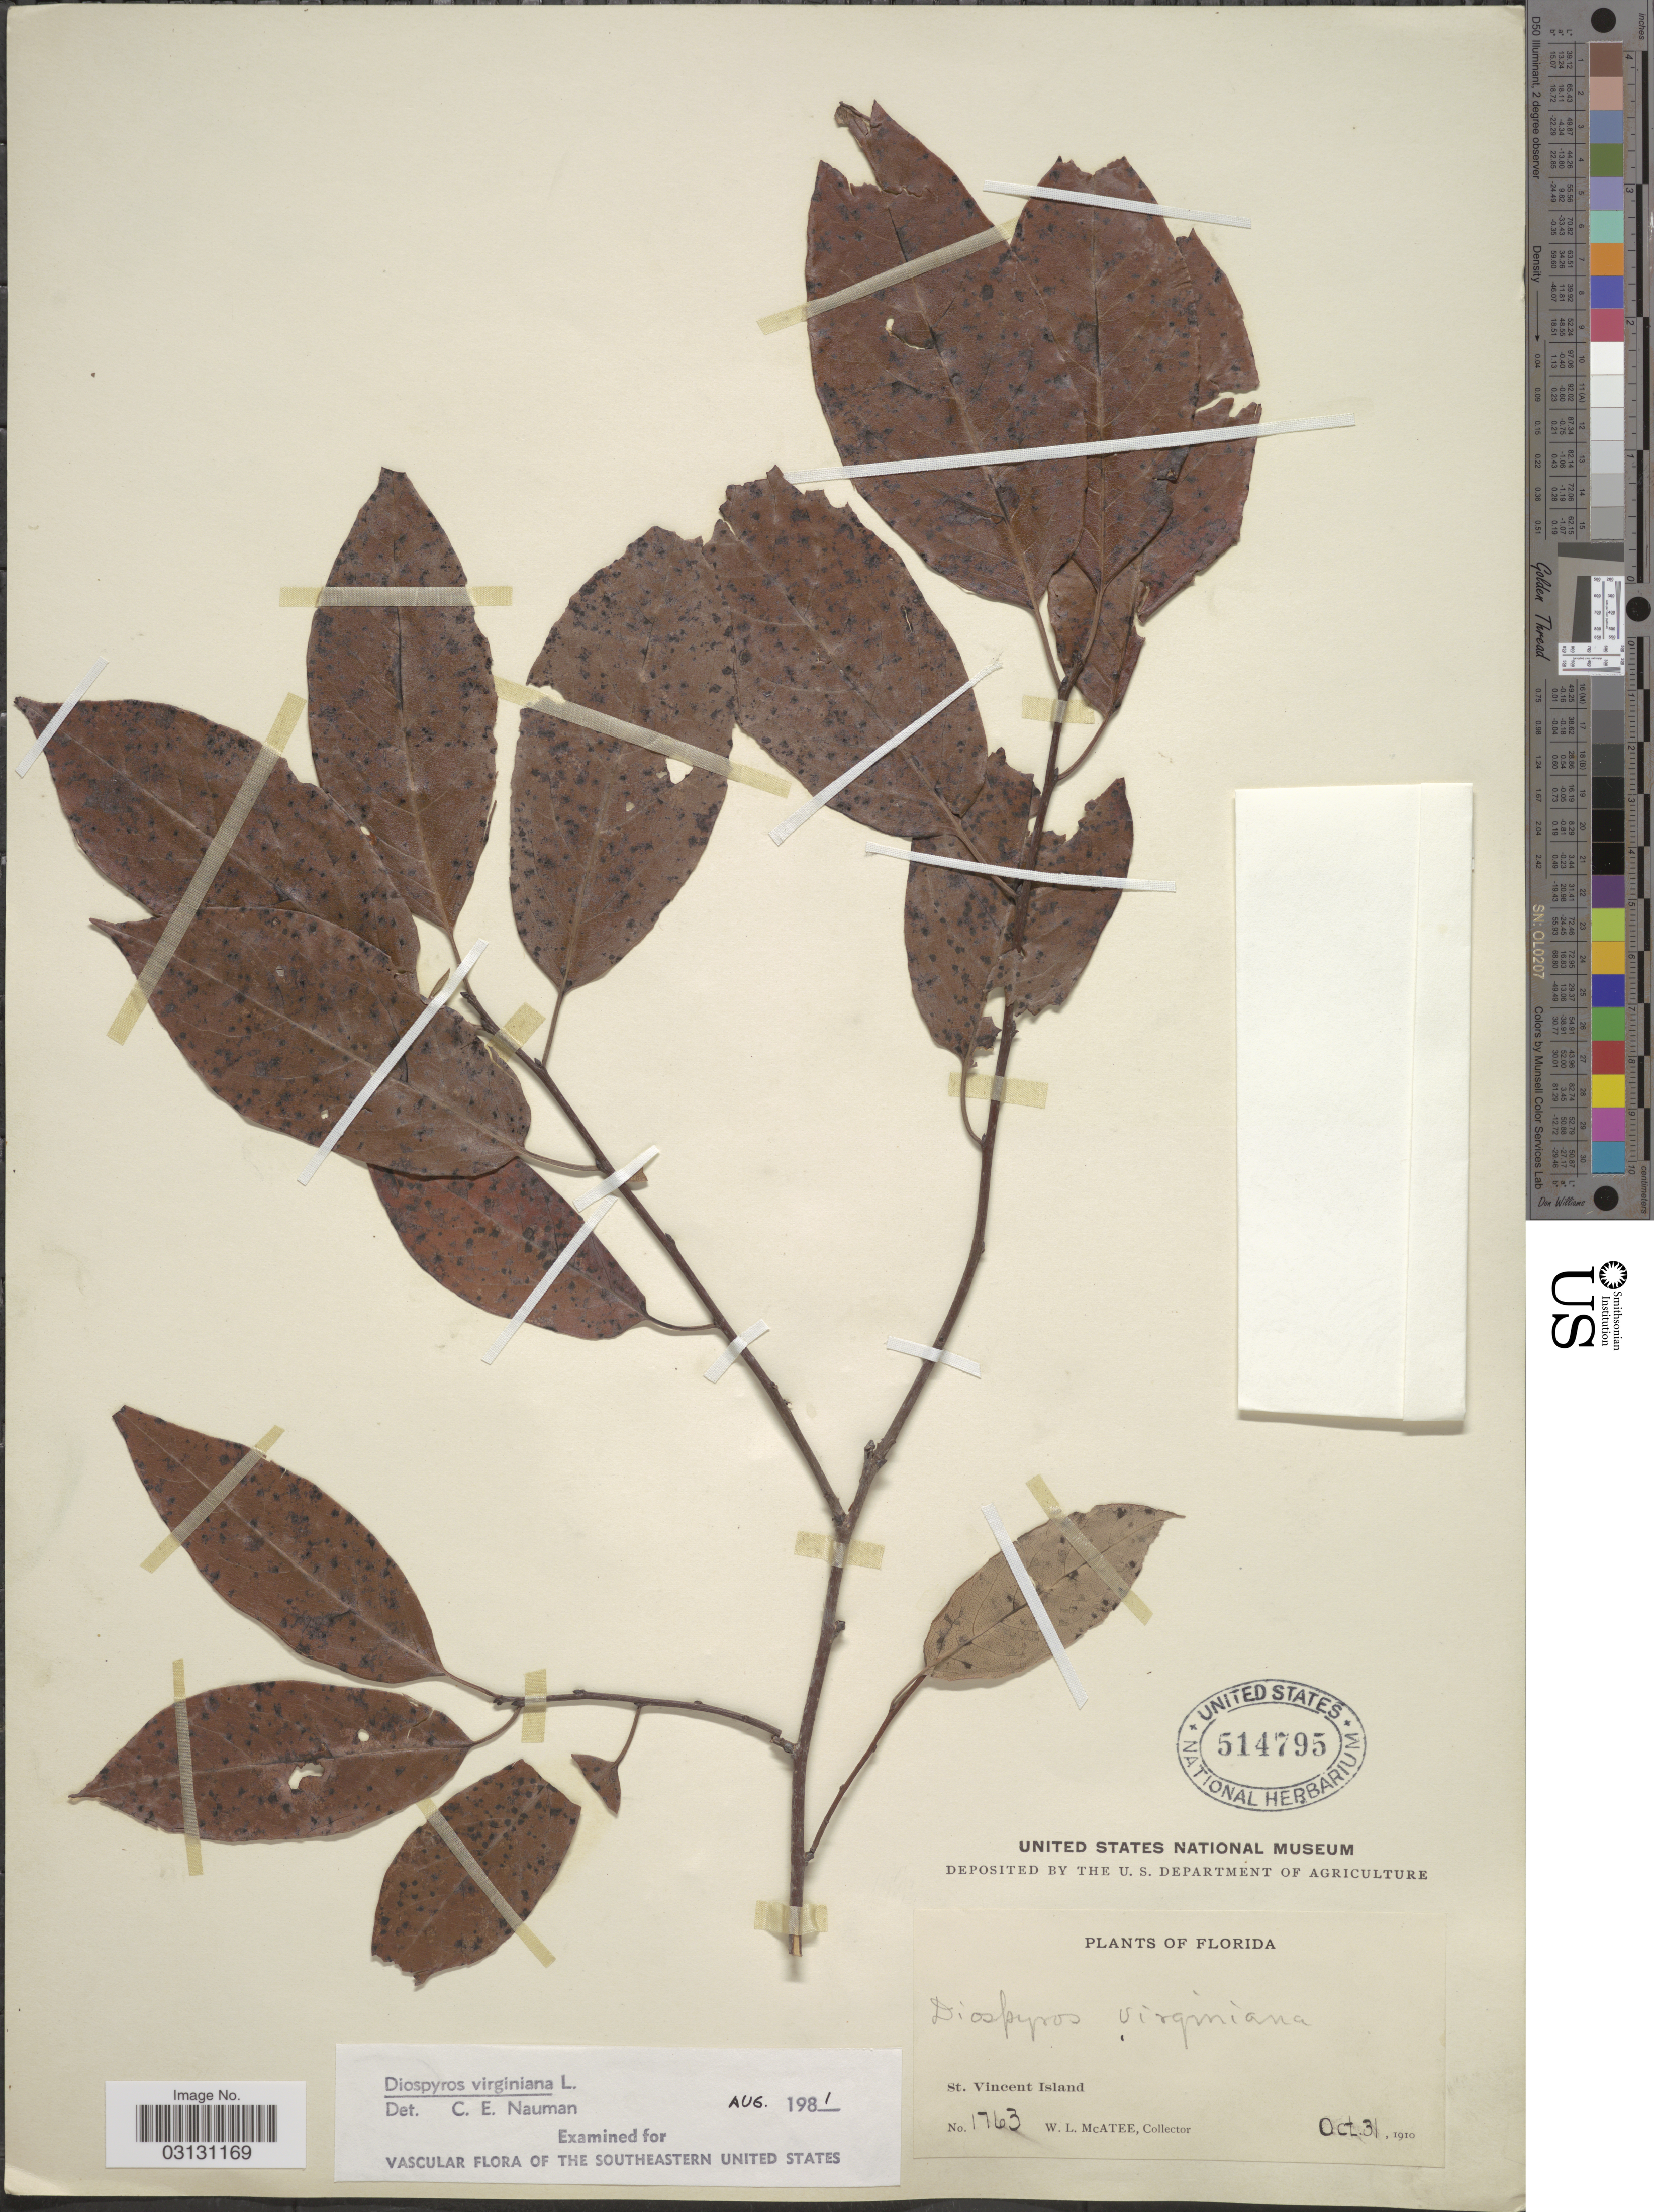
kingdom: Plantae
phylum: Tracheophyta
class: Magnoliopsida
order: Ericales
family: Ebenaceae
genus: Diospyros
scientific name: Diospyros virginiana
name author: L.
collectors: W. McAtee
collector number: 1763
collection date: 1910-10-31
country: United States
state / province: Florida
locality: St. Vincent Island.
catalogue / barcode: US 514795